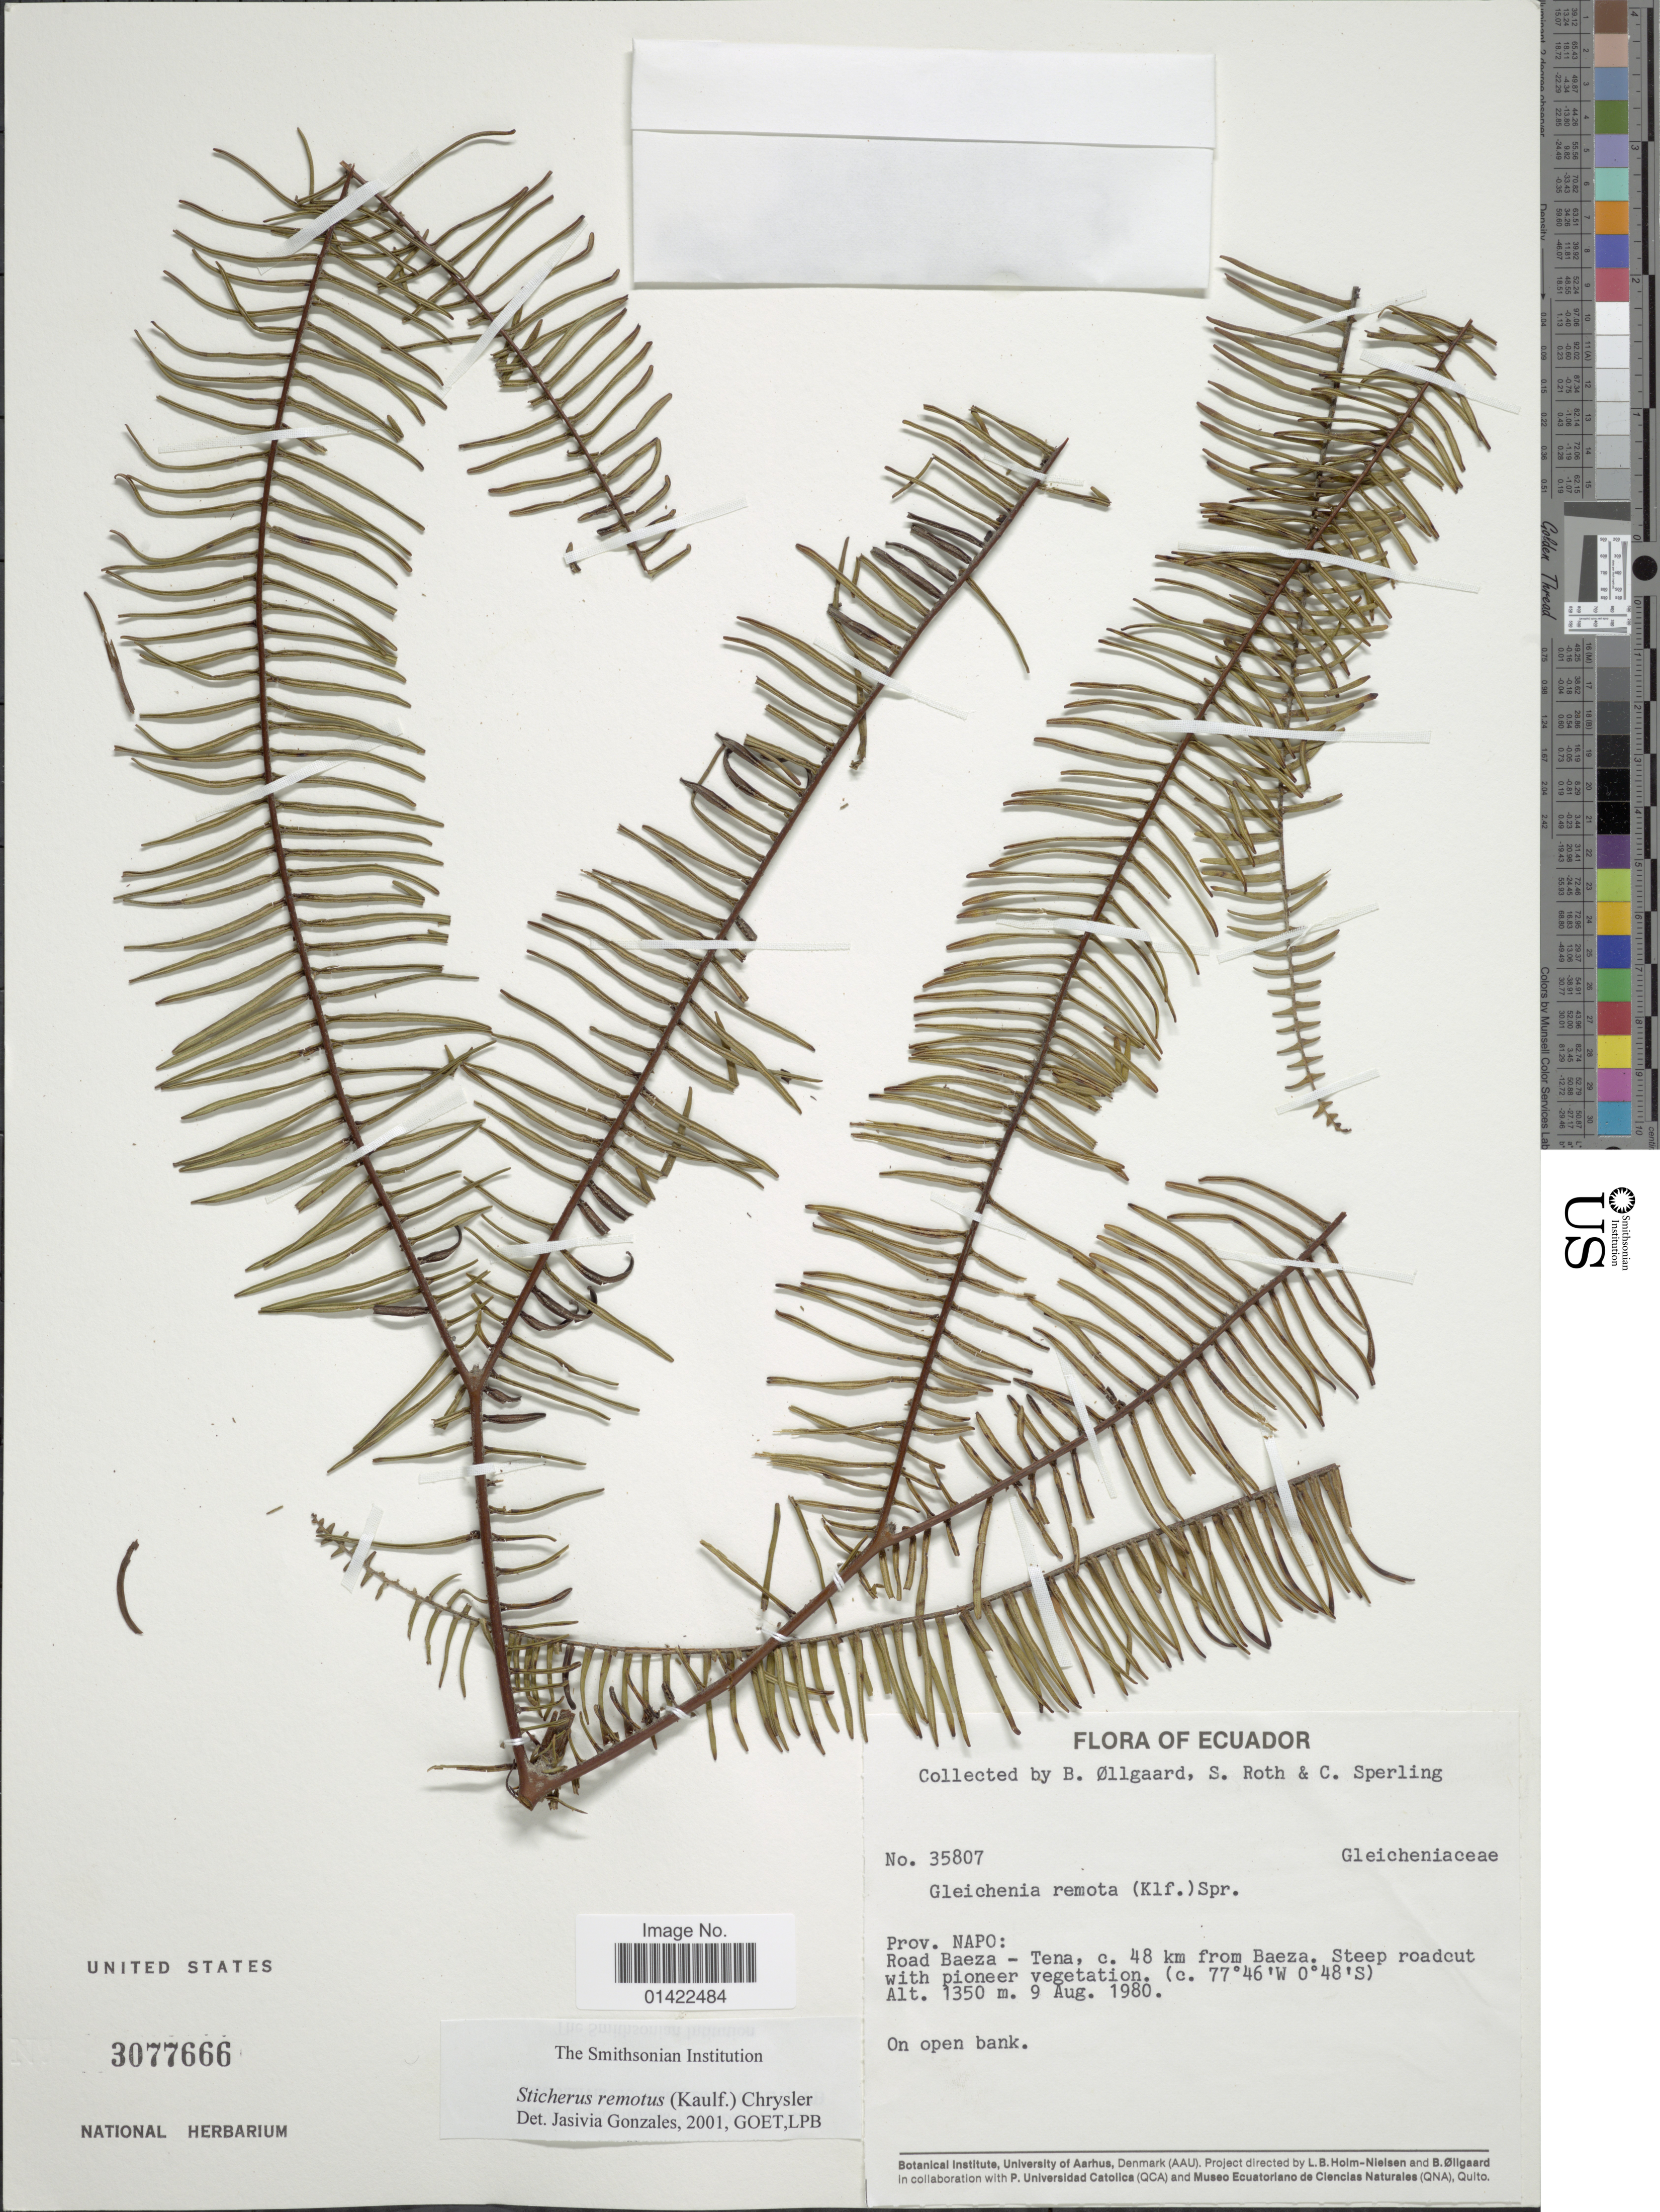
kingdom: Plantae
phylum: Tracheophyta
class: Polypodiopsida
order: Gleicheniales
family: Gleicheniaceae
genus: Sticherus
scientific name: Sticherus remotus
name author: (Kaulf.) Chrysler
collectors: B. Øllgaard, S. Roth & C. Sperling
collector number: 35807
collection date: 1980-08-09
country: Ecuador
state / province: Napo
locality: Road Baeza - Tena, c. 48 km from Baeza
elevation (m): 1350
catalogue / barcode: US 3077666